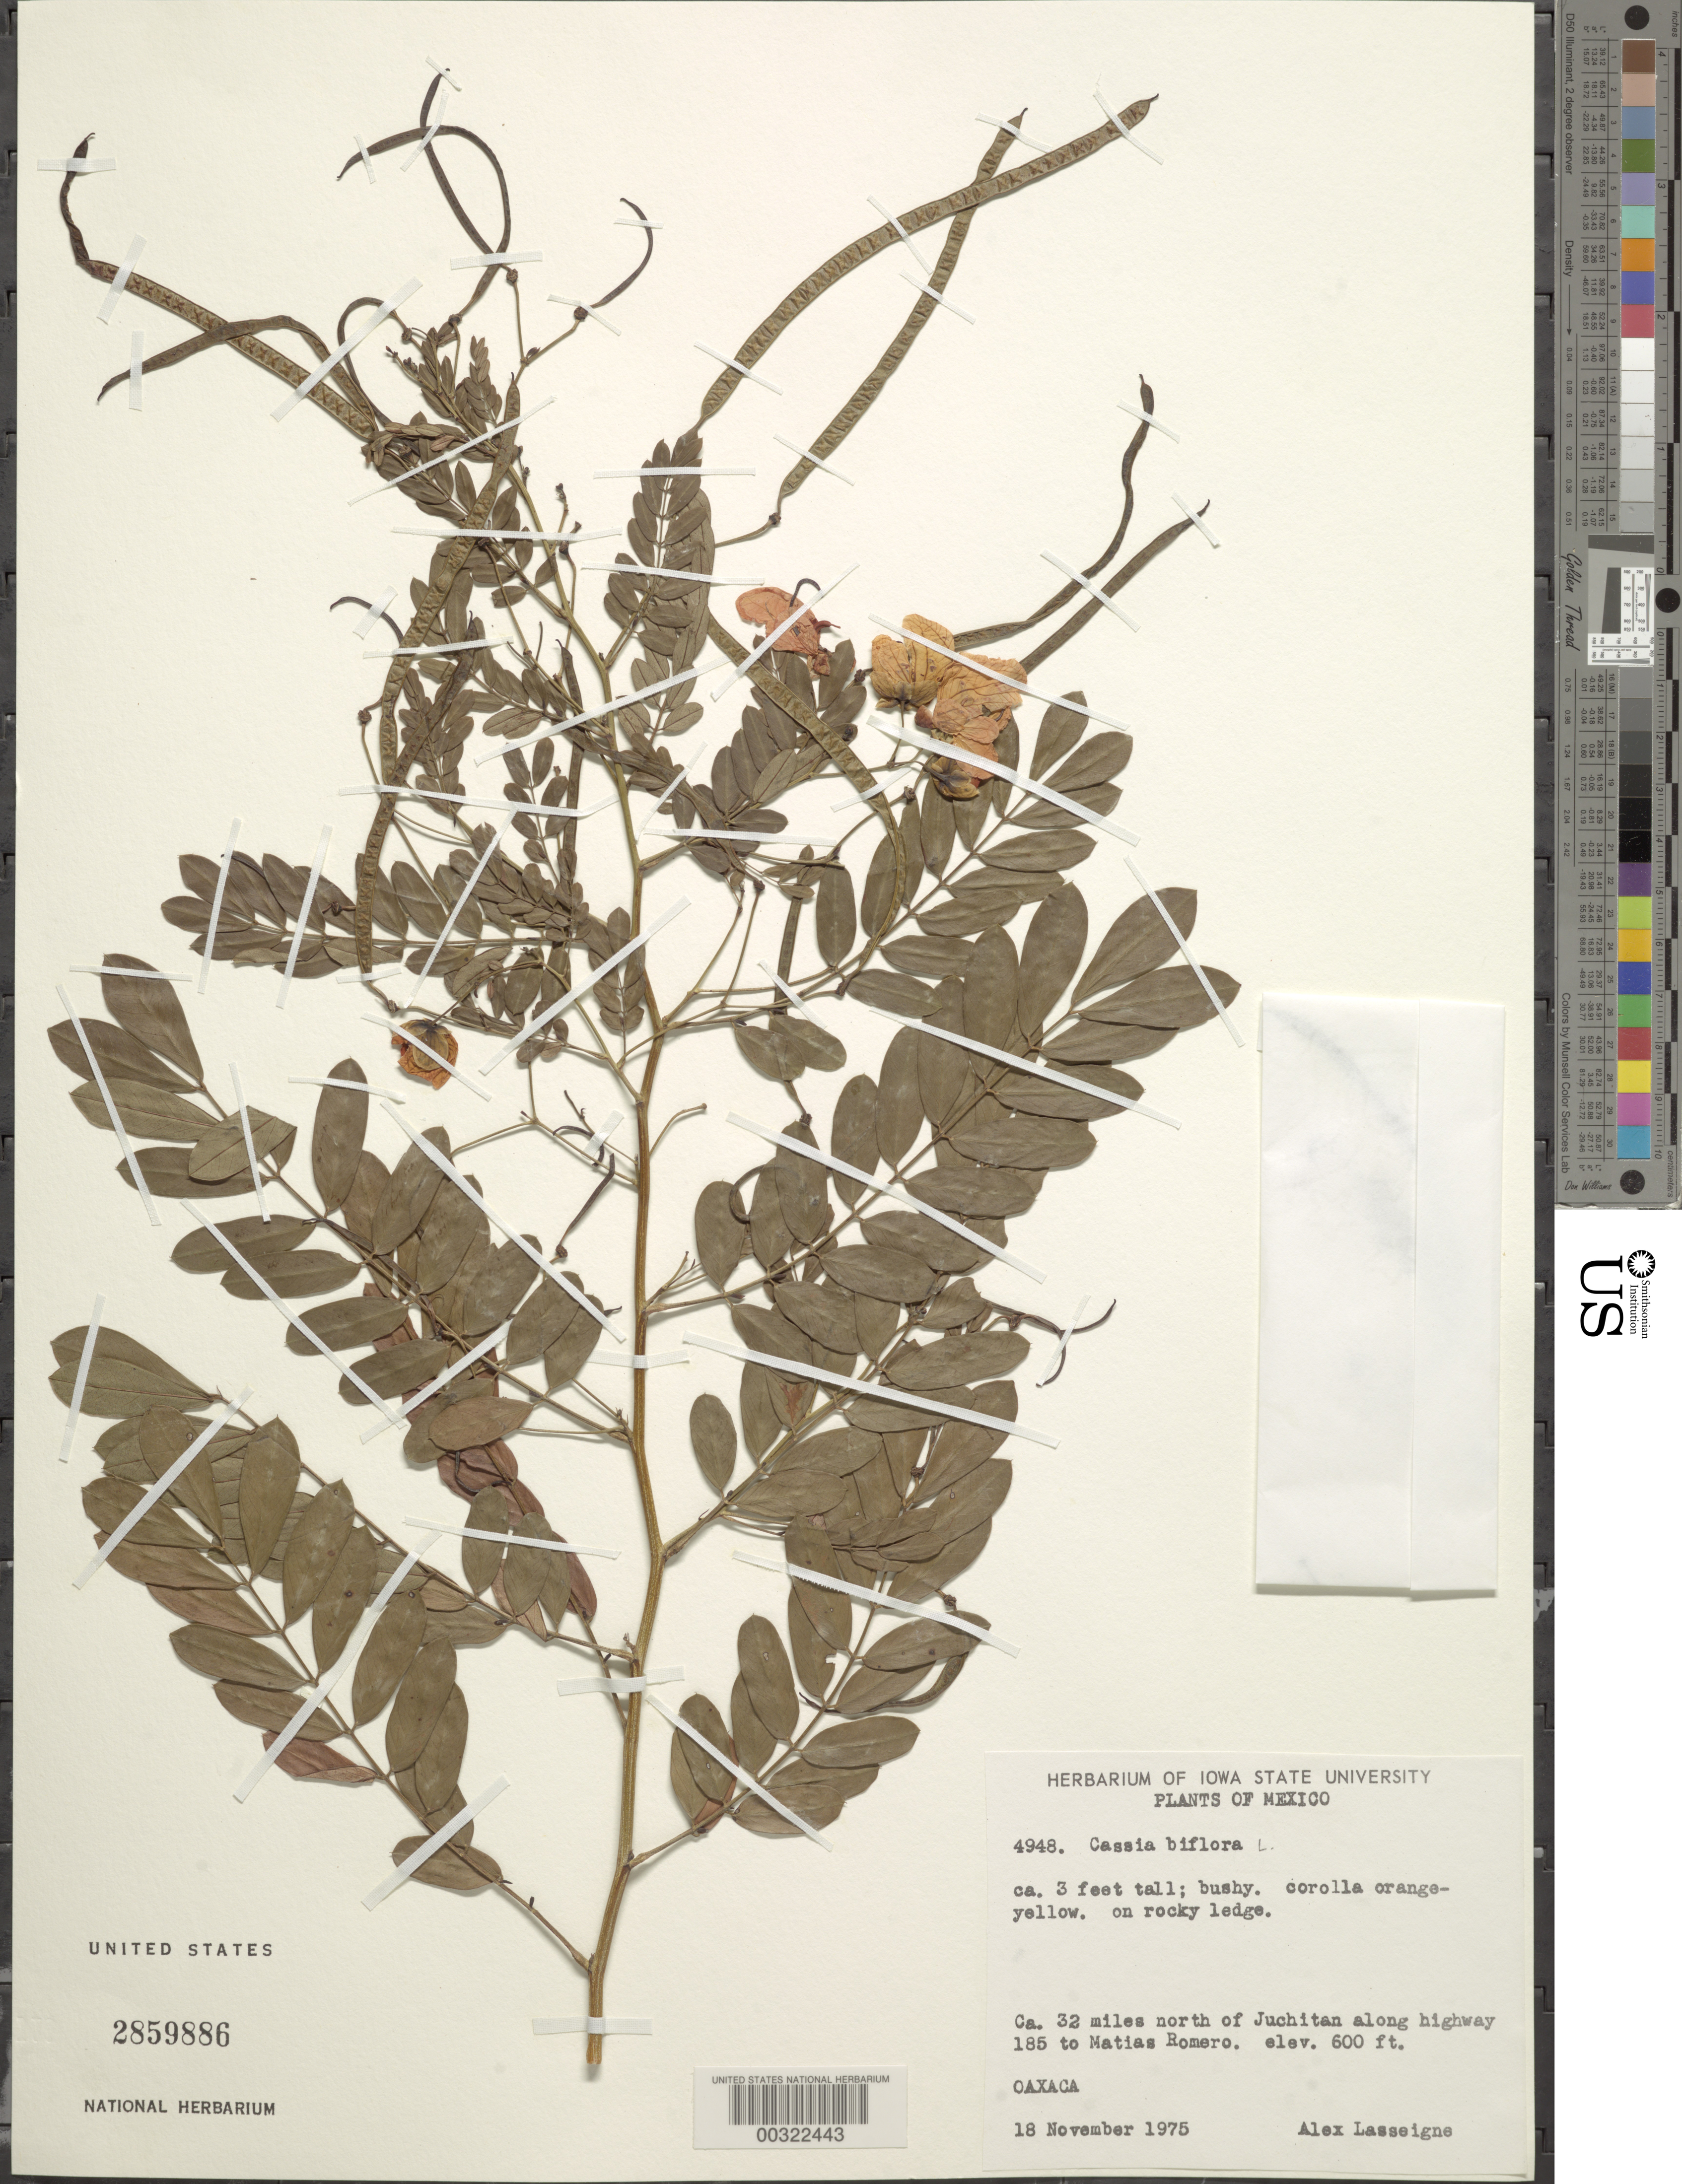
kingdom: Plantae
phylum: Tracheophyta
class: Magnoliopsida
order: Fabales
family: Fabaceae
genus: Senna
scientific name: Senna pallida var. pallida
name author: (Vahl) H.S. Irwin & Barneby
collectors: A. Lasseigne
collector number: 4948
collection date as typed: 18 Nov 1975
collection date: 1975-11-18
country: Mexico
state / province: Oaxaca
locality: Ca 32 mi N of Juchitan along highway 185 to matias romero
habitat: On rocky ledge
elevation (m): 183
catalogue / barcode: US 2859886